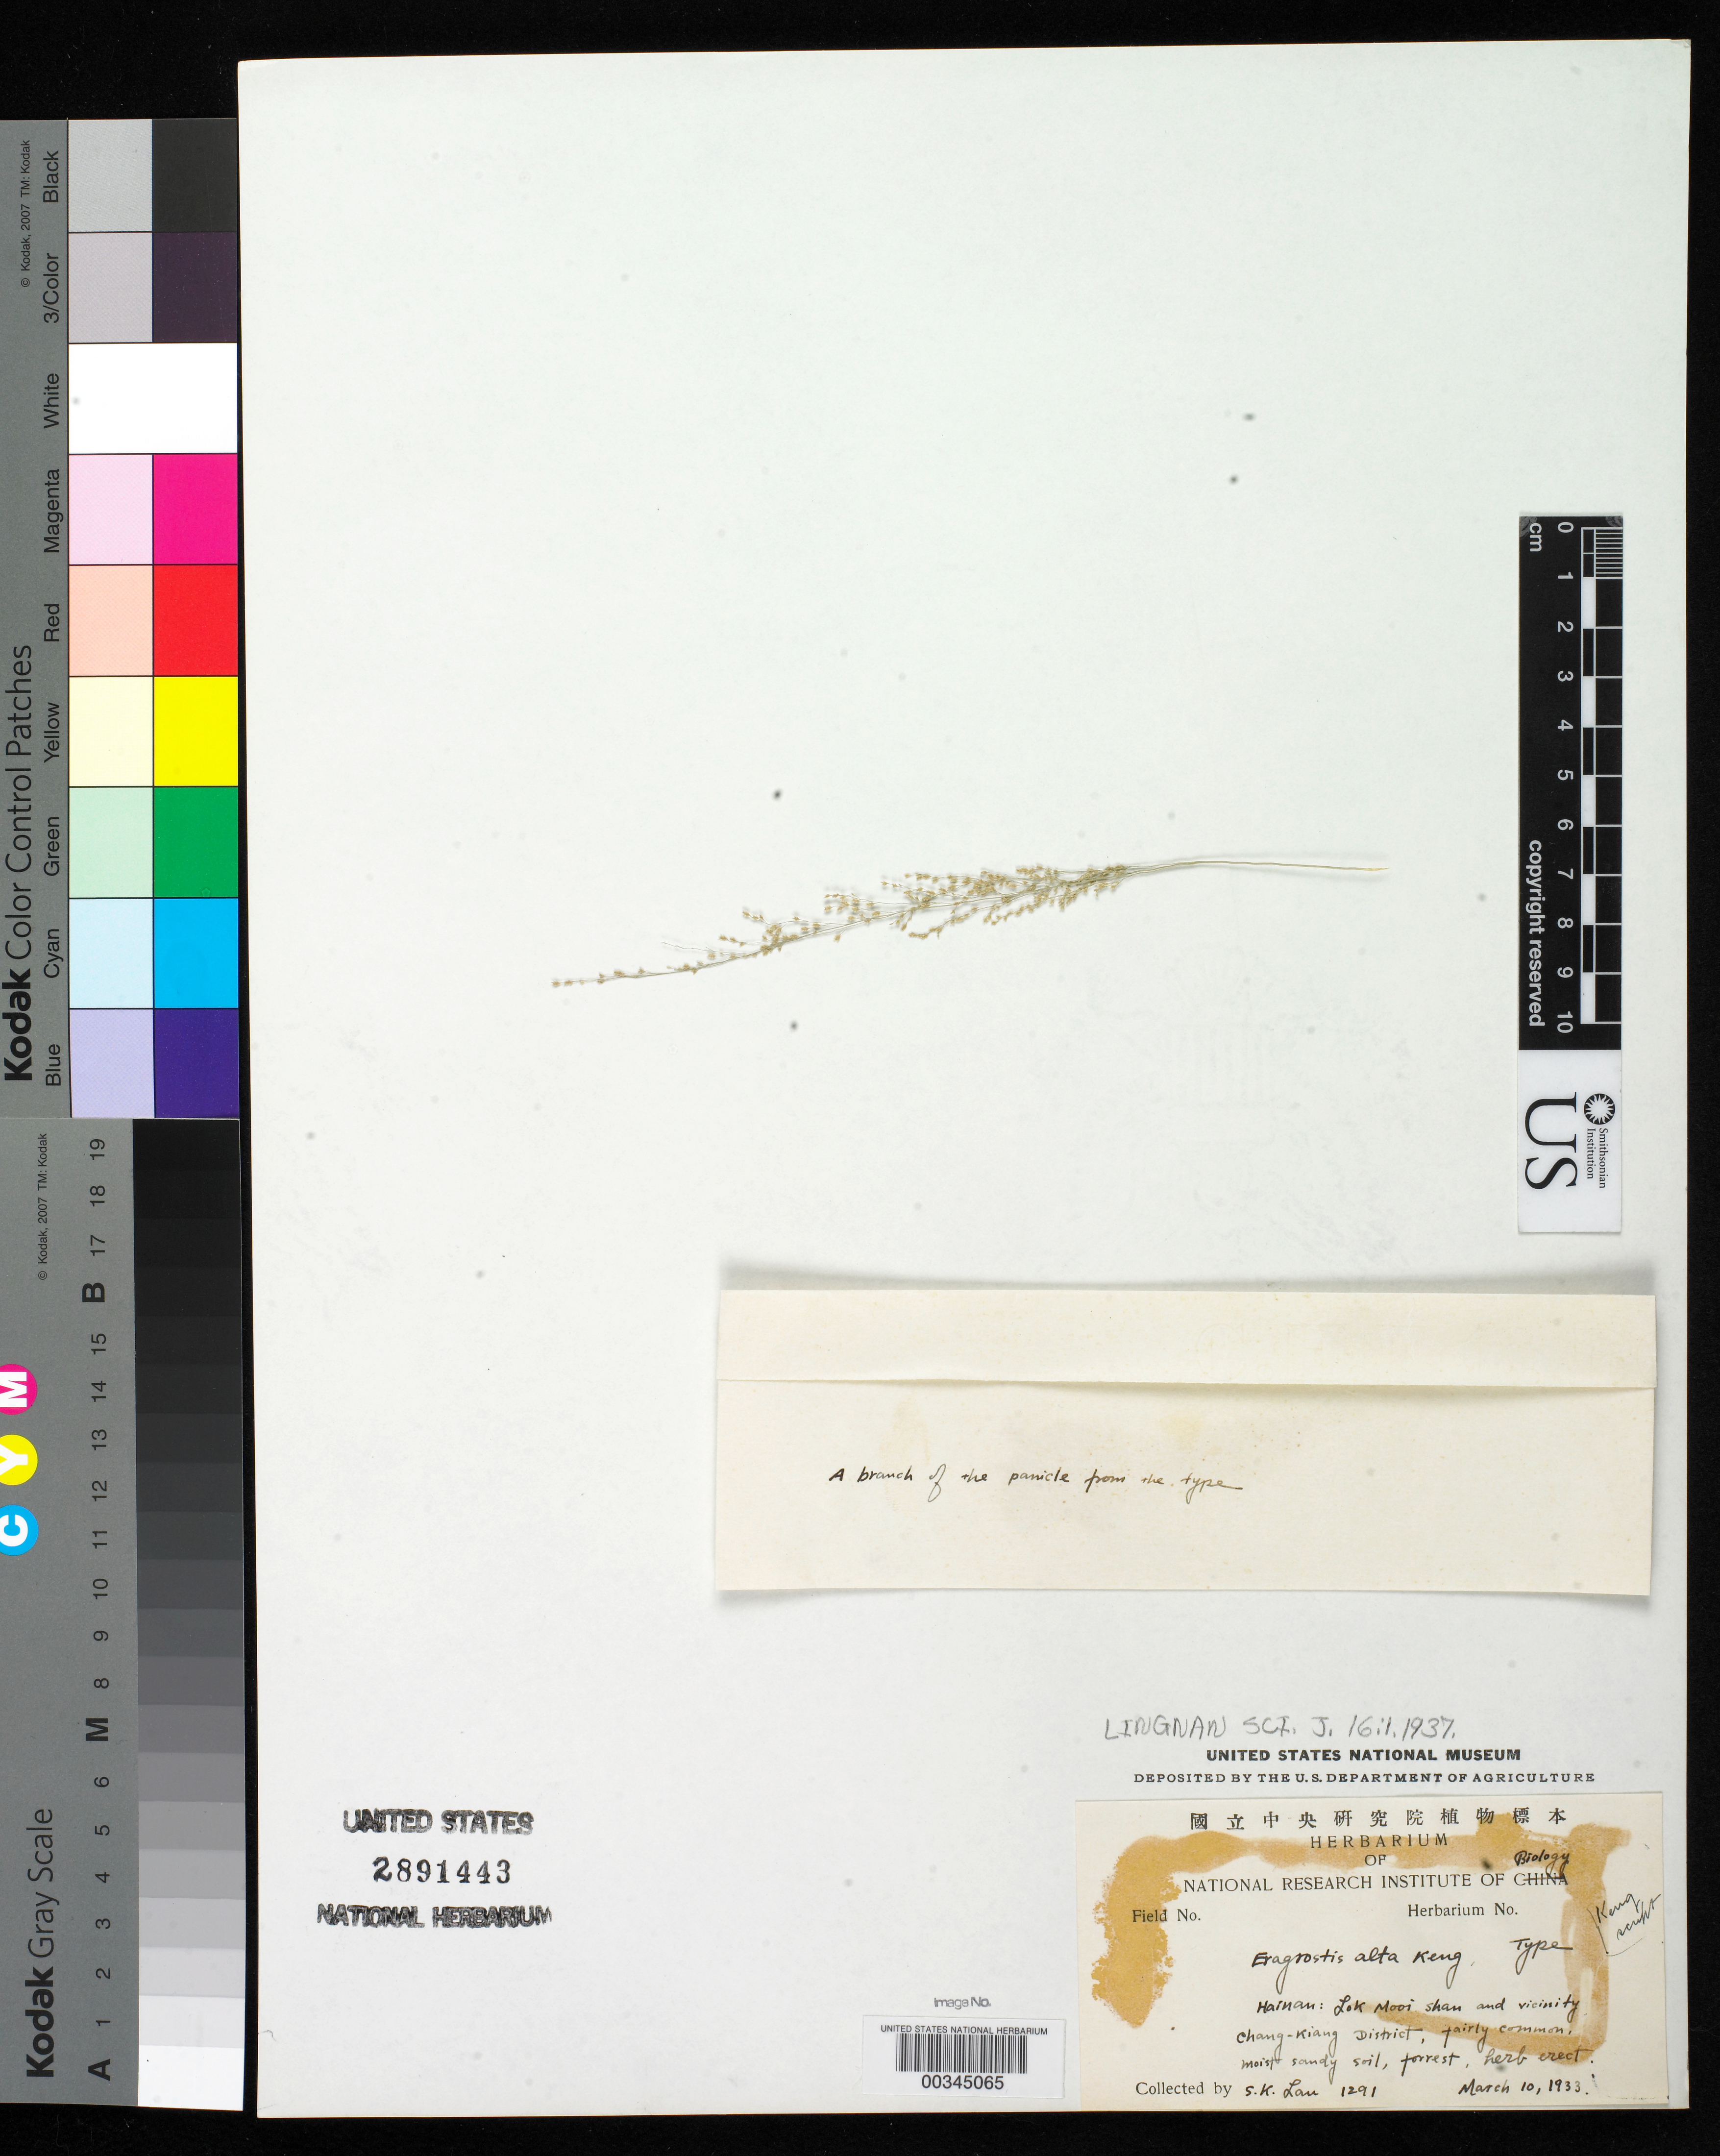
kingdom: Plantae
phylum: Tracheophyta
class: Liliopsida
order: Poales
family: Poaceae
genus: Eragrostis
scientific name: Eragrostis alta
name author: Keng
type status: Isotype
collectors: S. K. Lau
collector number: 1291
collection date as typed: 10 Mar 1933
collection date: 1933-03-10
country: China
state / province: Hainan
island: Hainan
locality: Chang-kiang District, Lok Mooi Shan and vicinity.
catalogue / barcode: US 2891443